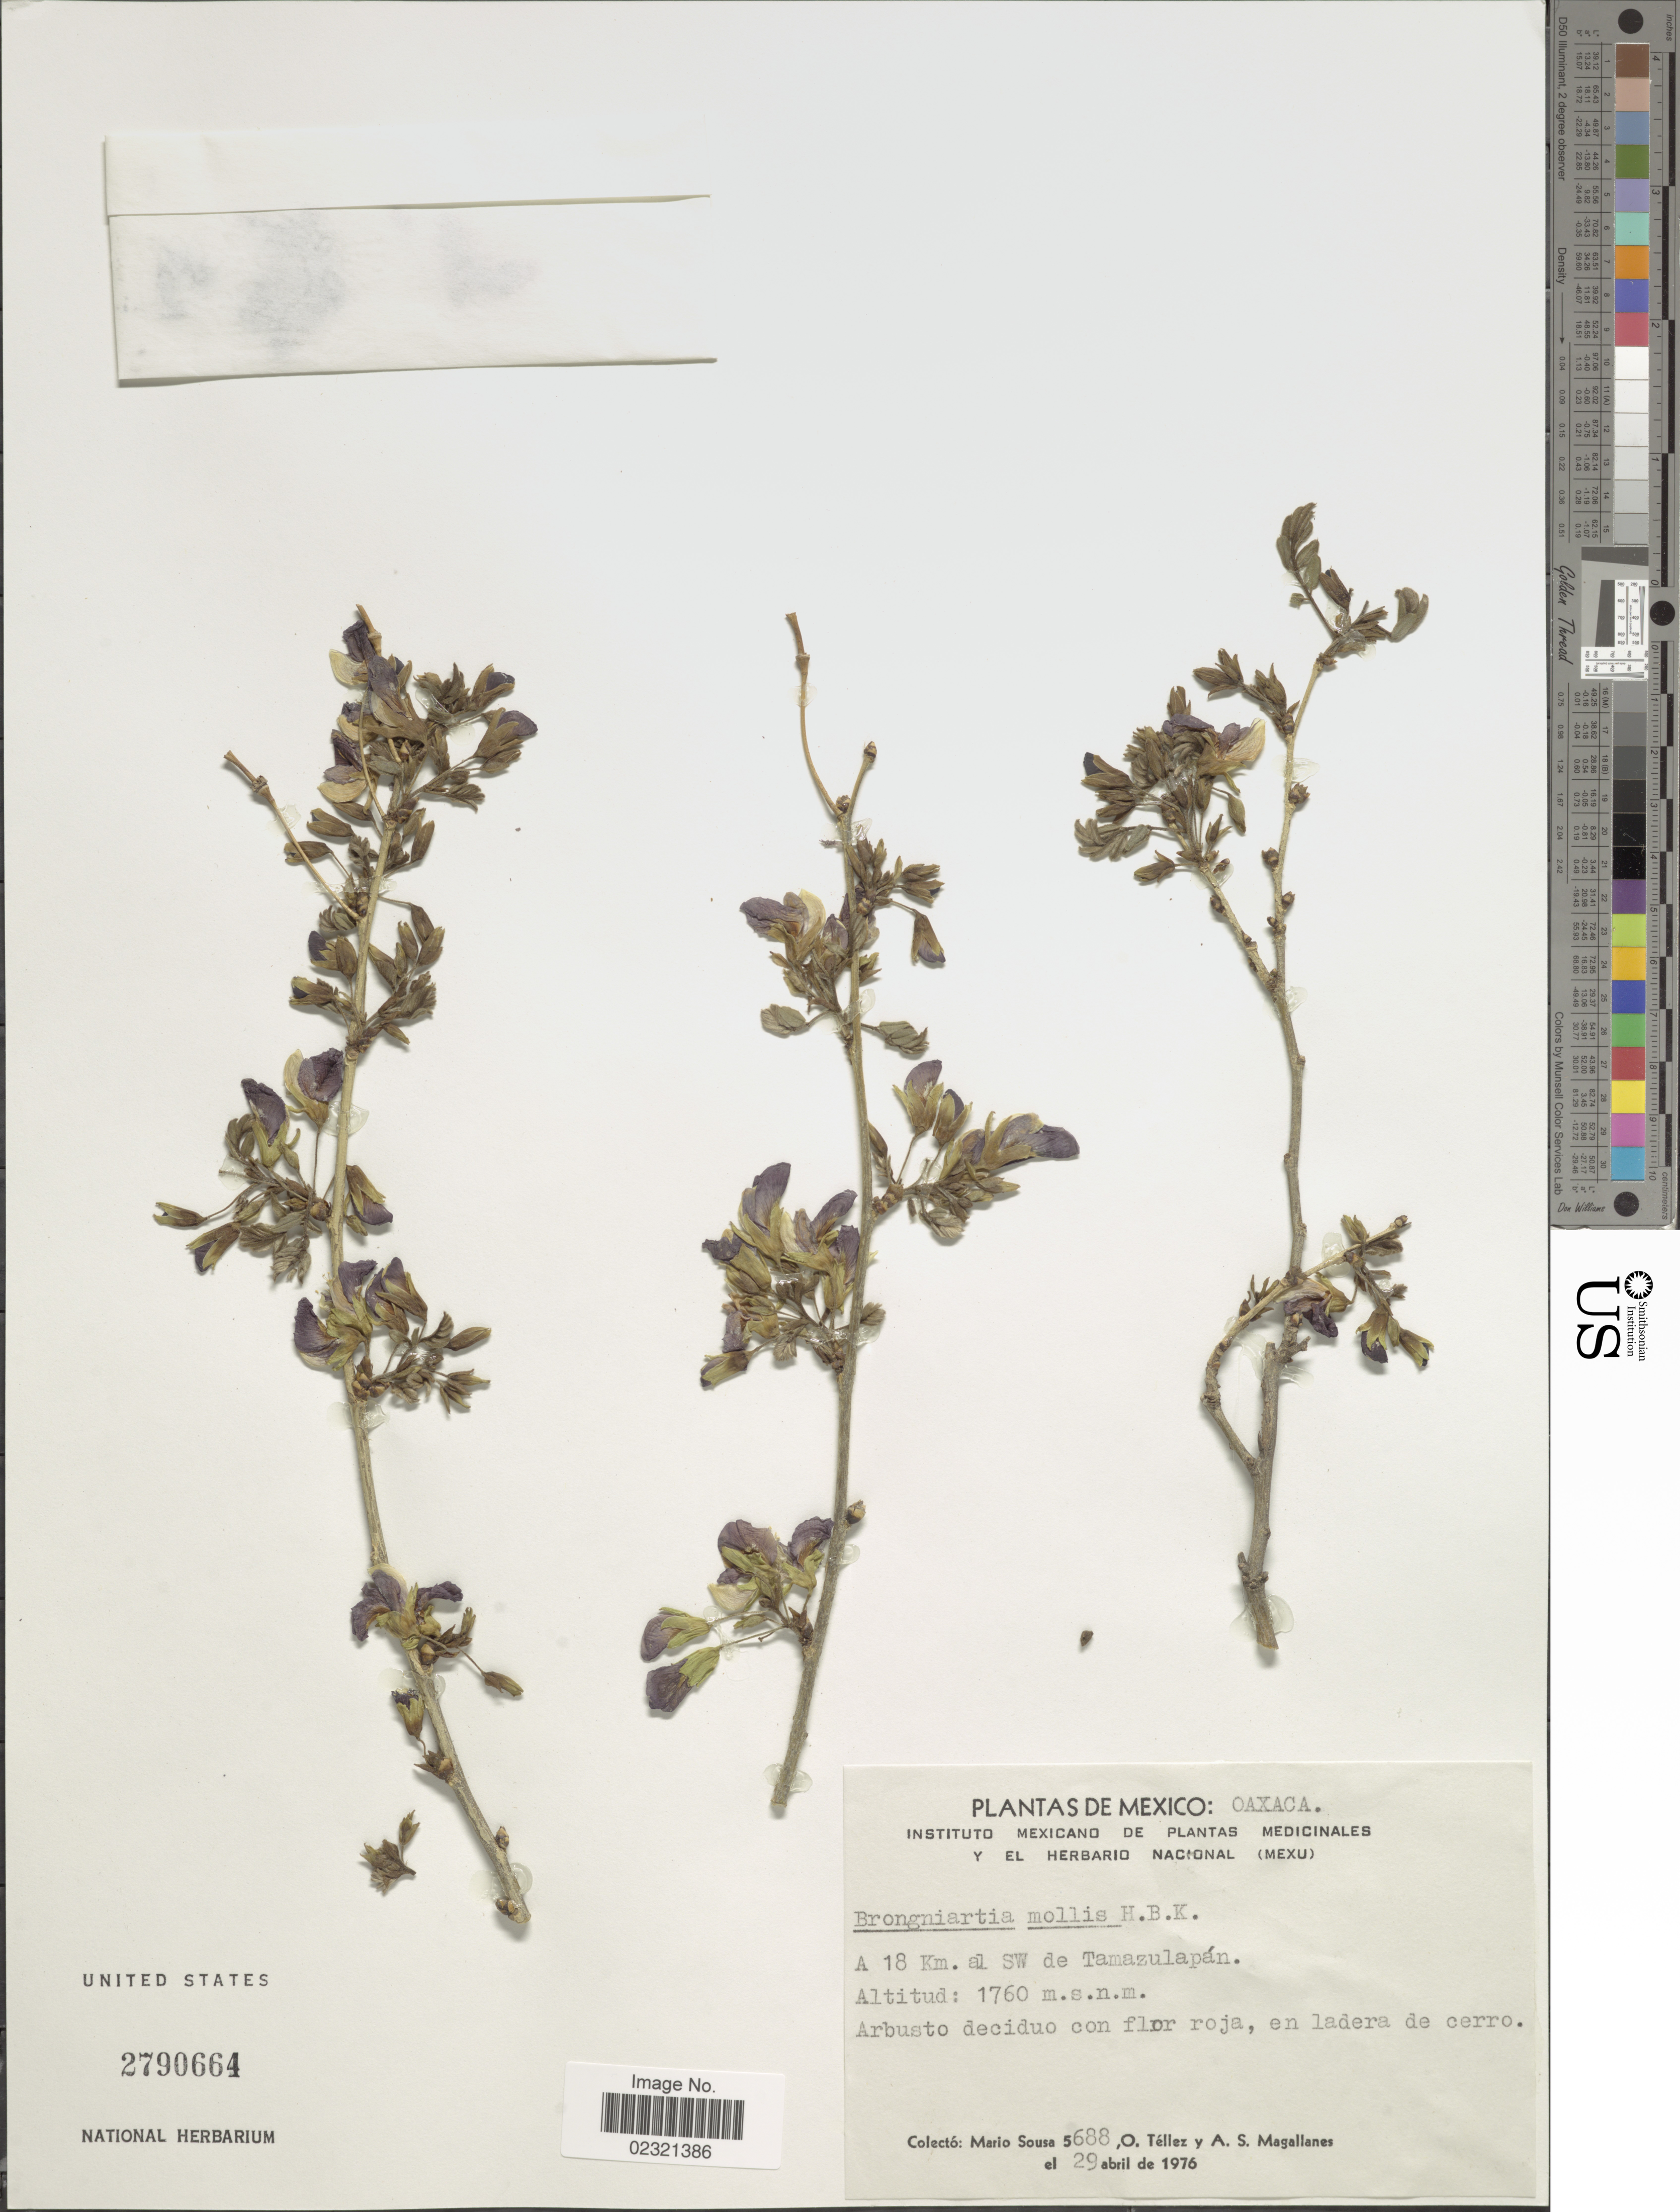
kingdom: Plantae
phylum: Tracheophyta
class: Magnoliopsida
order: Fabales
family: Fabaceae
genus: Brongniartia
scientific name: Brongniartia mollis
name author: Kunth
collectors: M. Sousa S., O. Tellez & A. Magallanes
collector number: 5688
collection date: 1976-04-29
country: Mexico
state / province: Oaxaca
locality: A 18 km. al SW de Tamazulapan, en ladera de cerro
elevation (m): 1760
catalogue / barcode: US 2790664